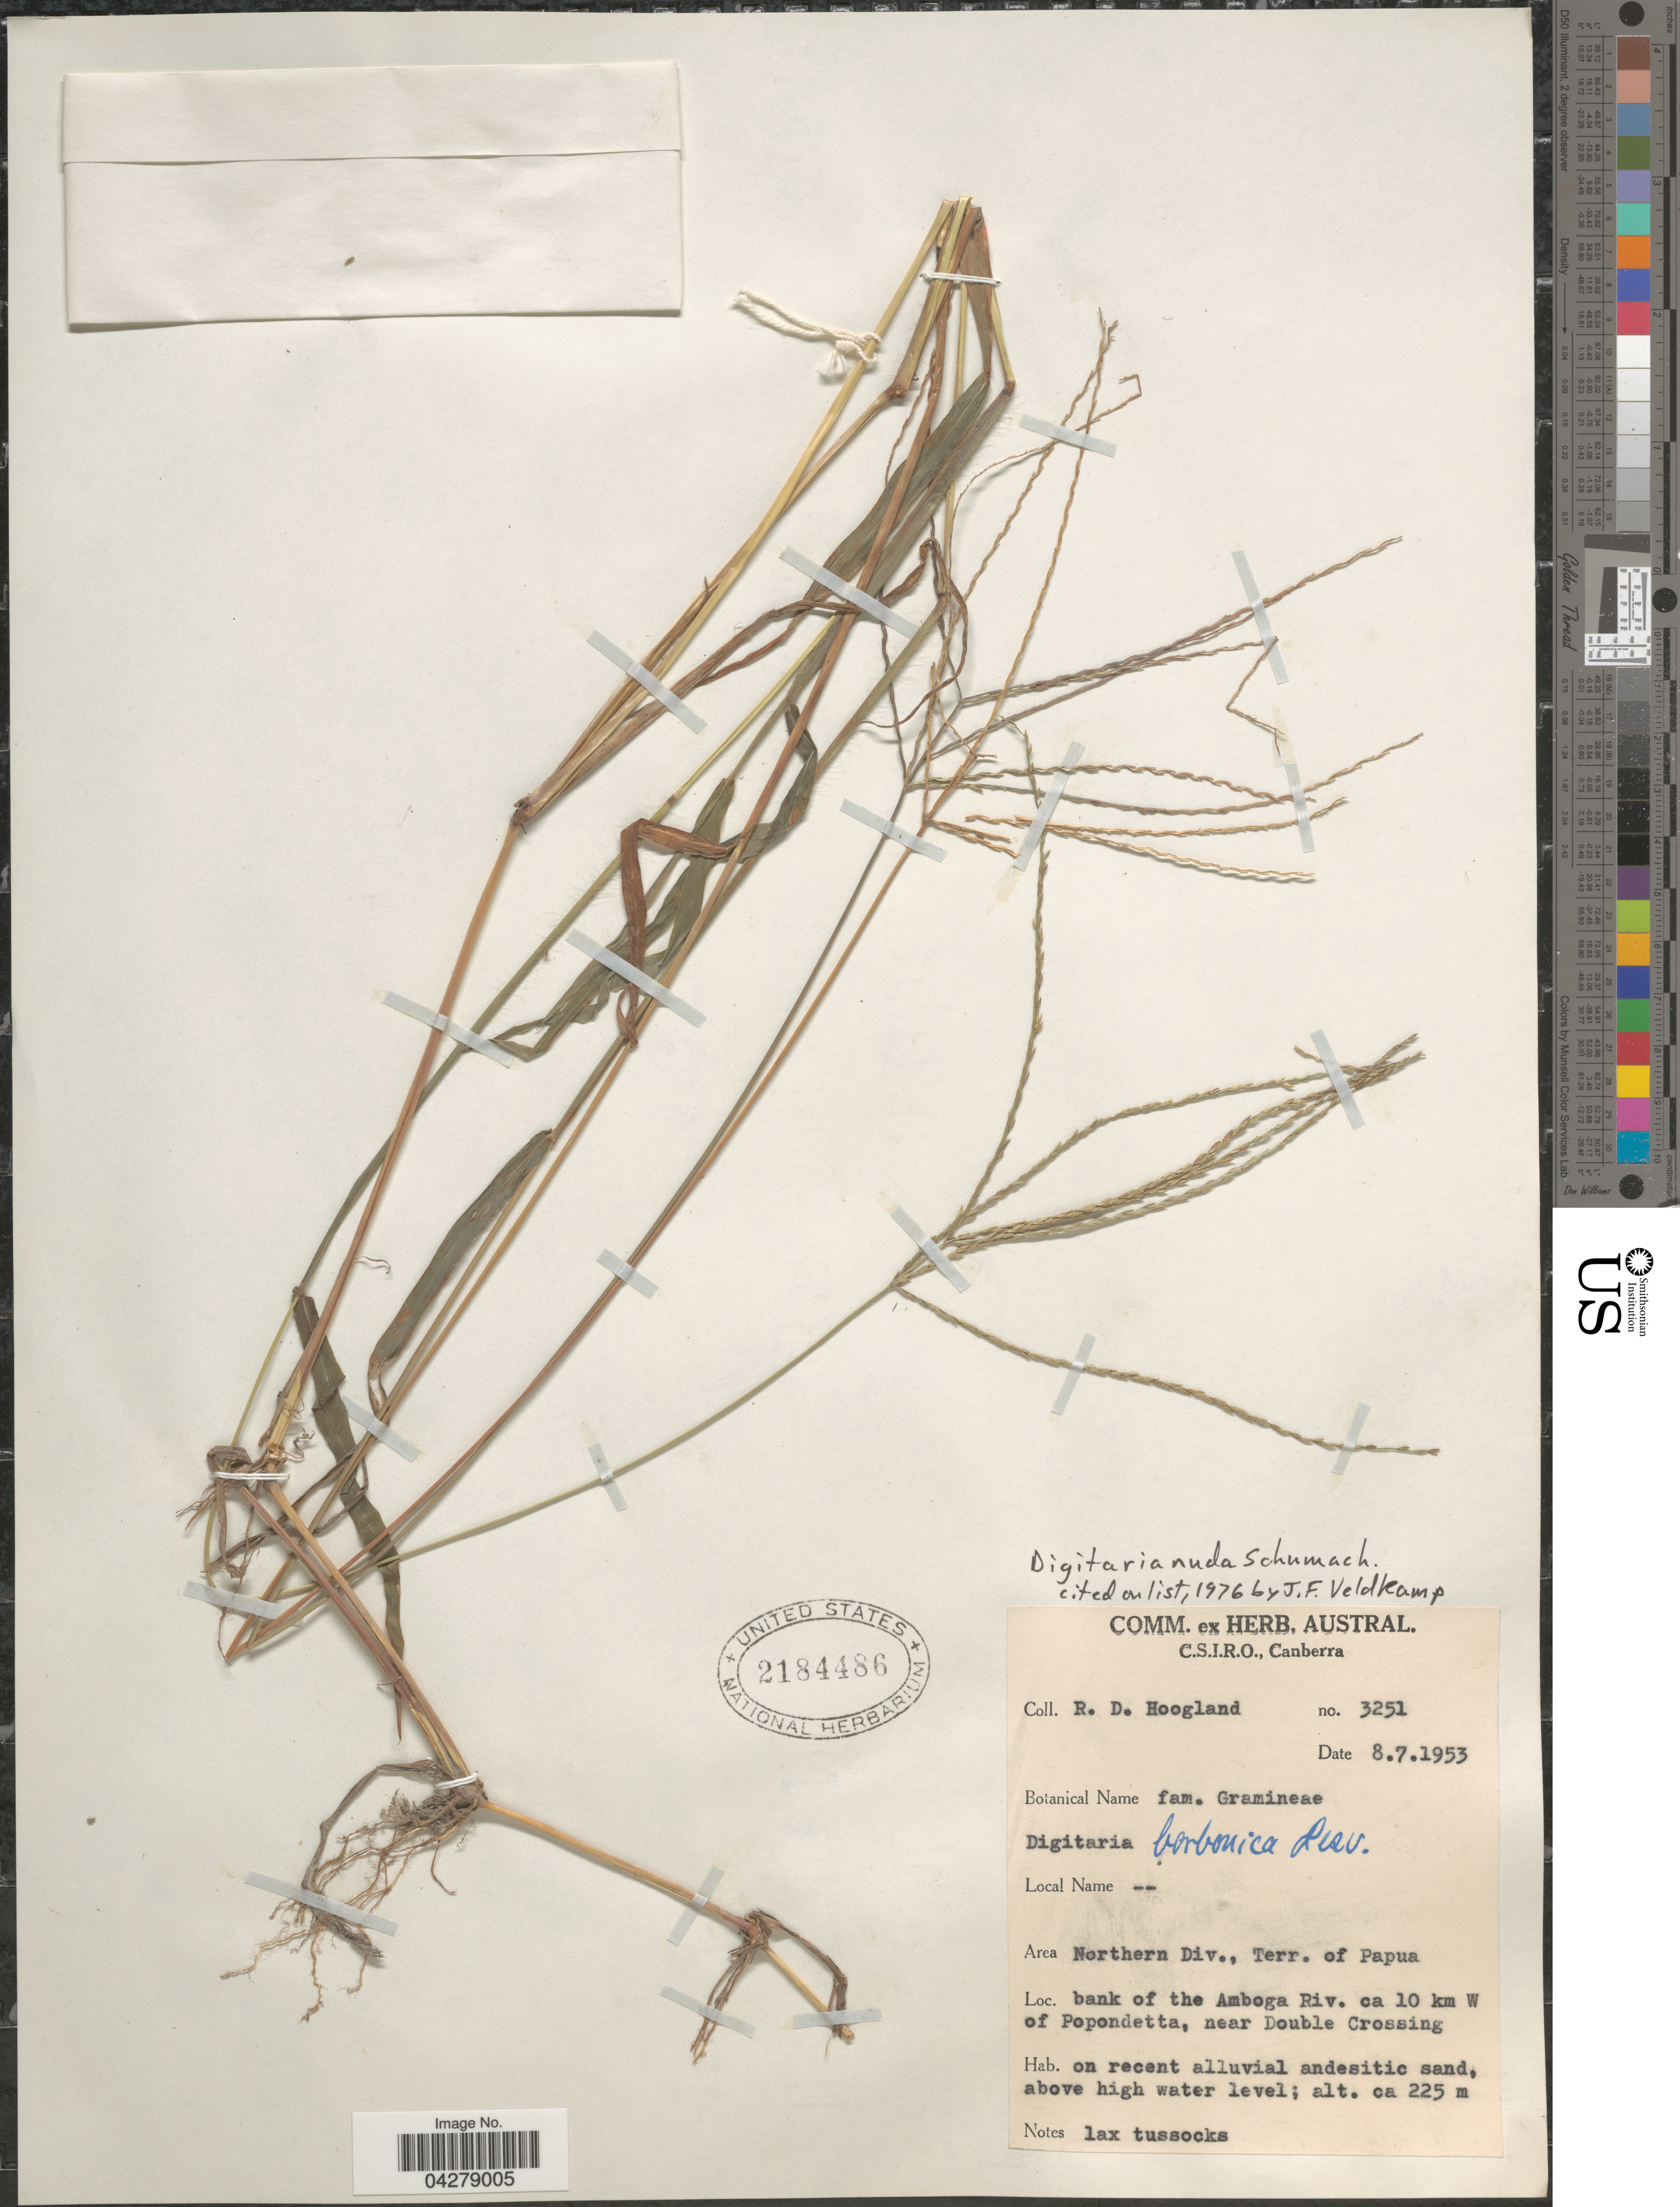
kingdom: Plantae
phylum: Tracheophyta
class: Liliopsida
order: Poales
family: Poaceae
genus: Digitaria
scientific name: Digitaria nuda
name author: Schumach.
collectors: R. D. Hoogland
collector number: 3251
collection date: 1953-07-08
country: Papua New Guinea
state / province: Northern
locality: Northern Div., Terr. of Papua. bank of the Amboga Riv. ca 10 km W of Popondetta, near Double Crossing.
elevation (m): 225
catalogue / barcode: US 2184486